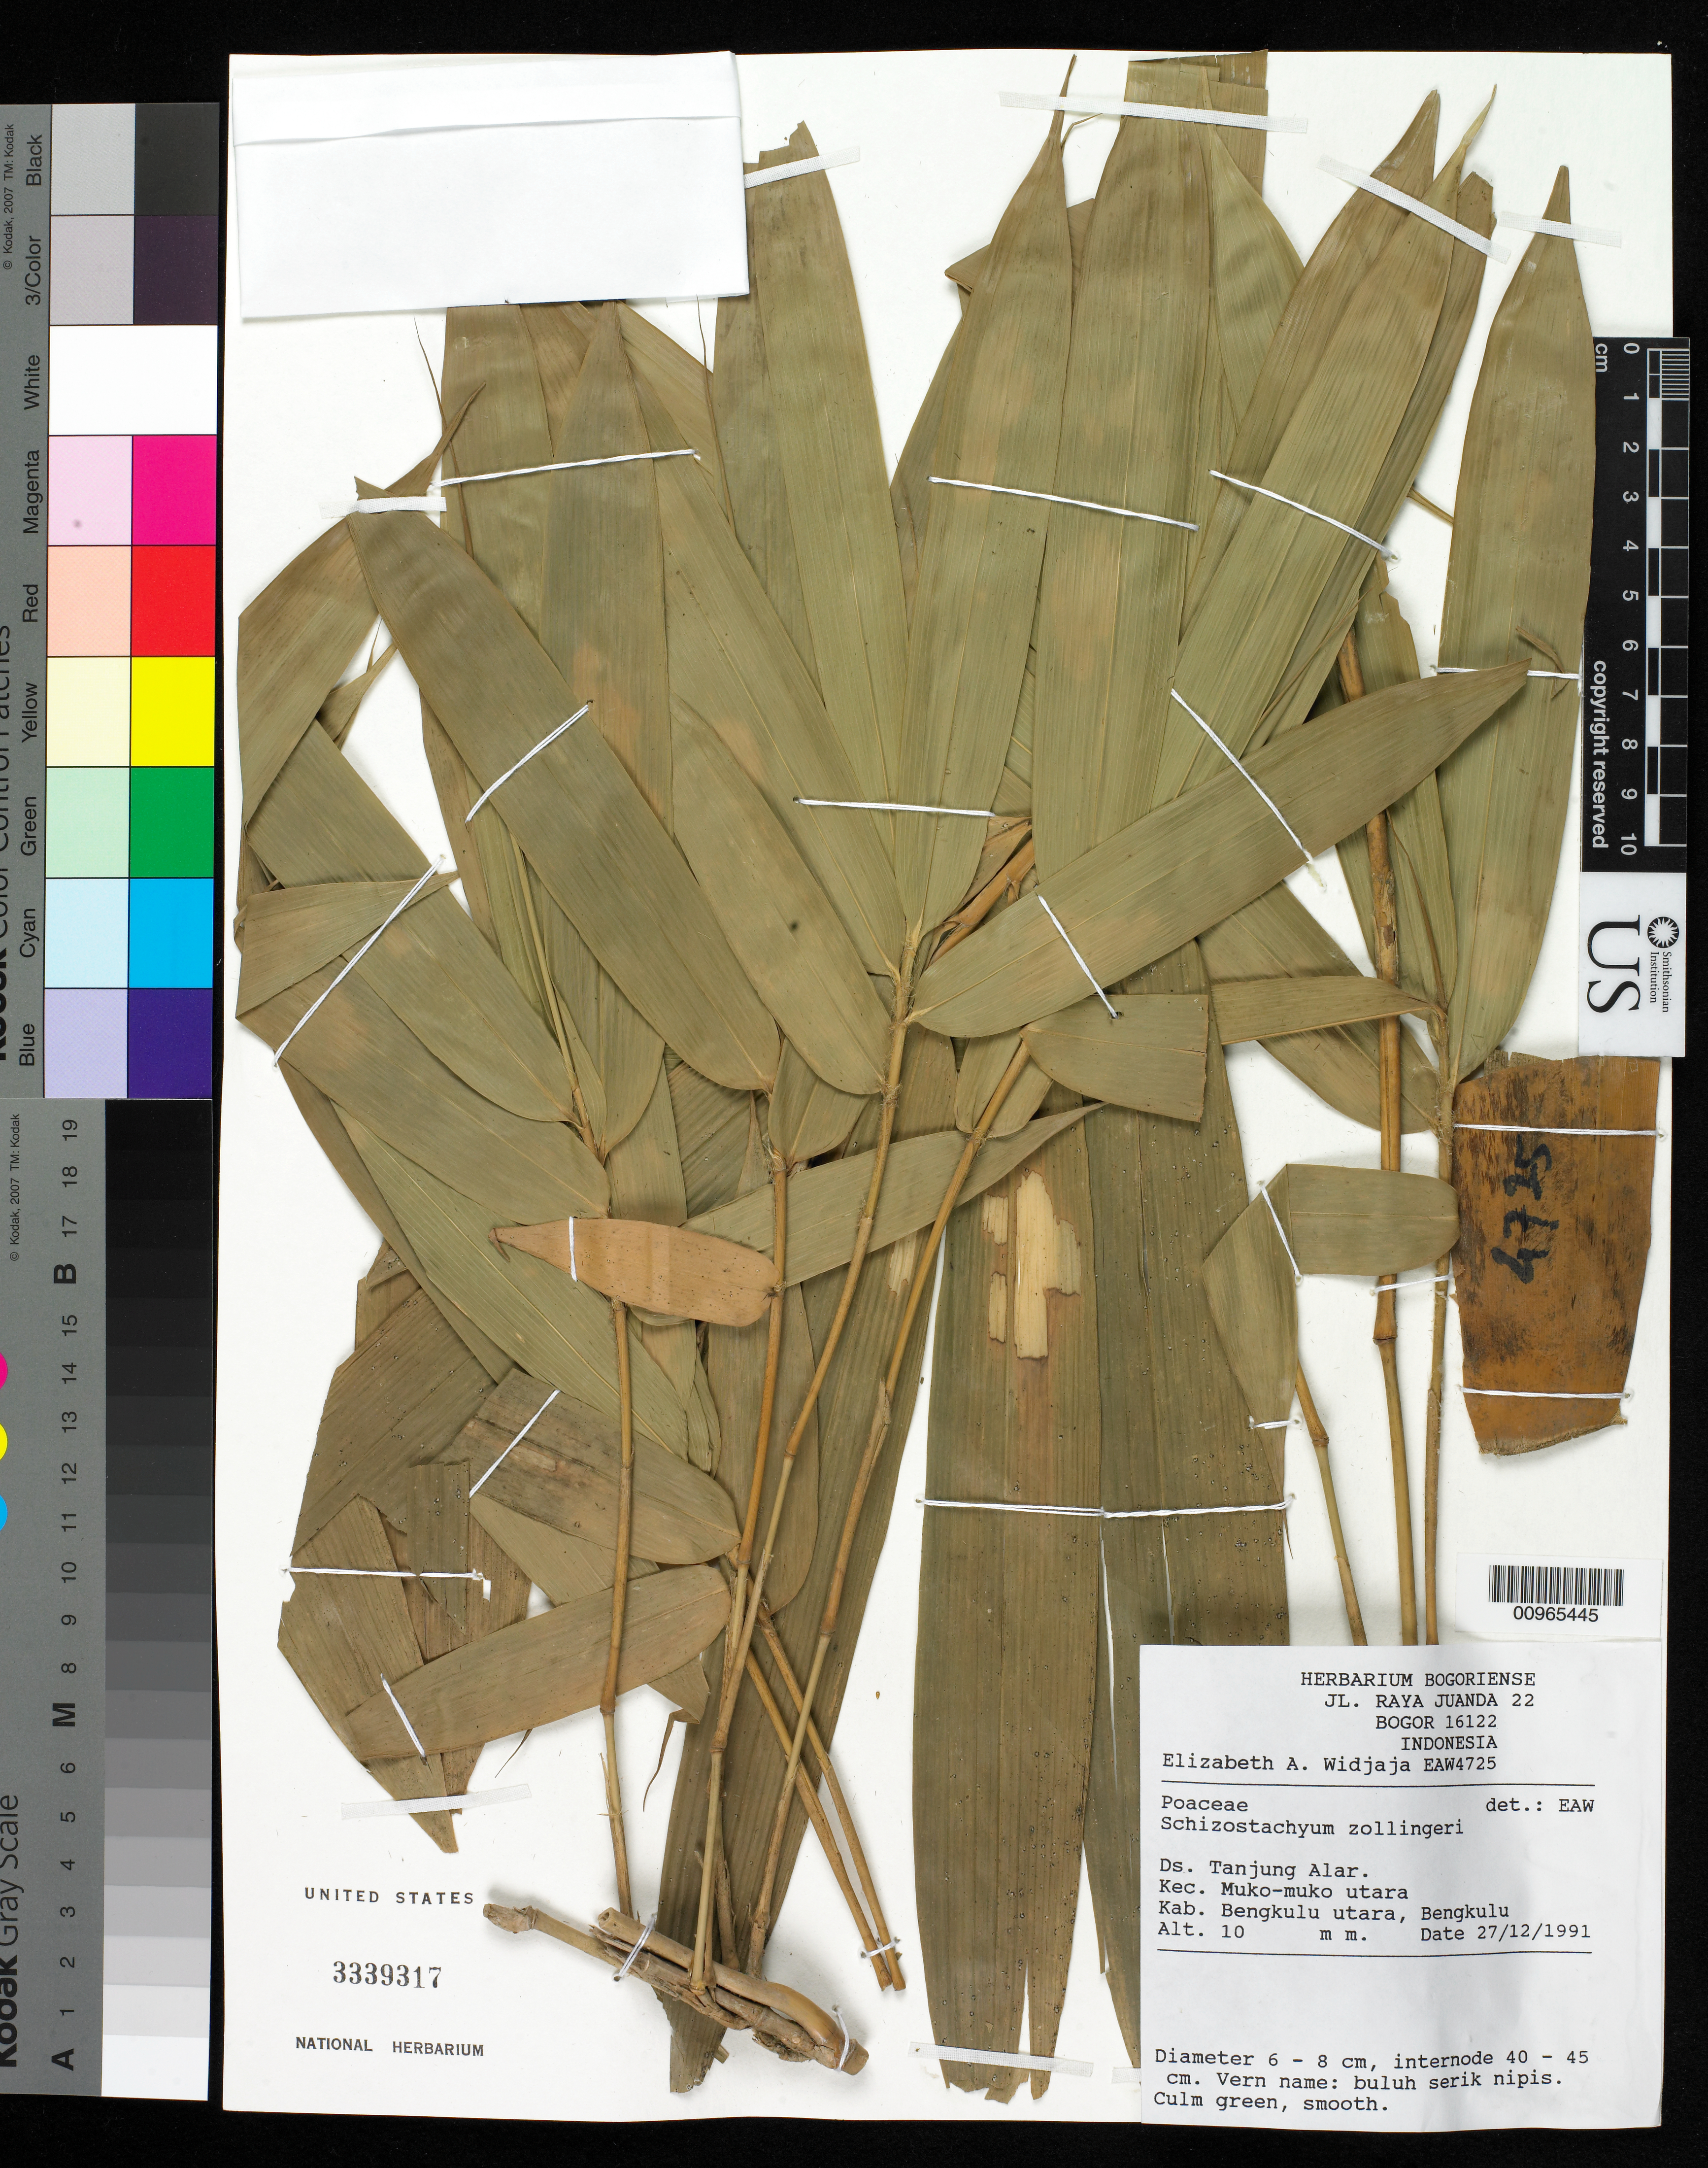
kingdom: Plantae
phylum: Tracheophyta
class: Liliopsida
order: Poales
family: Poaceae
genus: Schizostachyum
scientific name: Schizostachyum zollingeri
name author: Steud.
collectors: E. A. Widjaja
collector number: EAW 4725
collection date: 1991-12-27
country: Indonesia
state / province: Sumatra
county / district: Bengkulu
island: Sumatra I.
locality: Ds. Tanjung Alar., Kec. Muko-muko utara, Kab. Bengkulu utara, Bengkulu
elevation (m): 10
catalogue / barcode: US 3339317